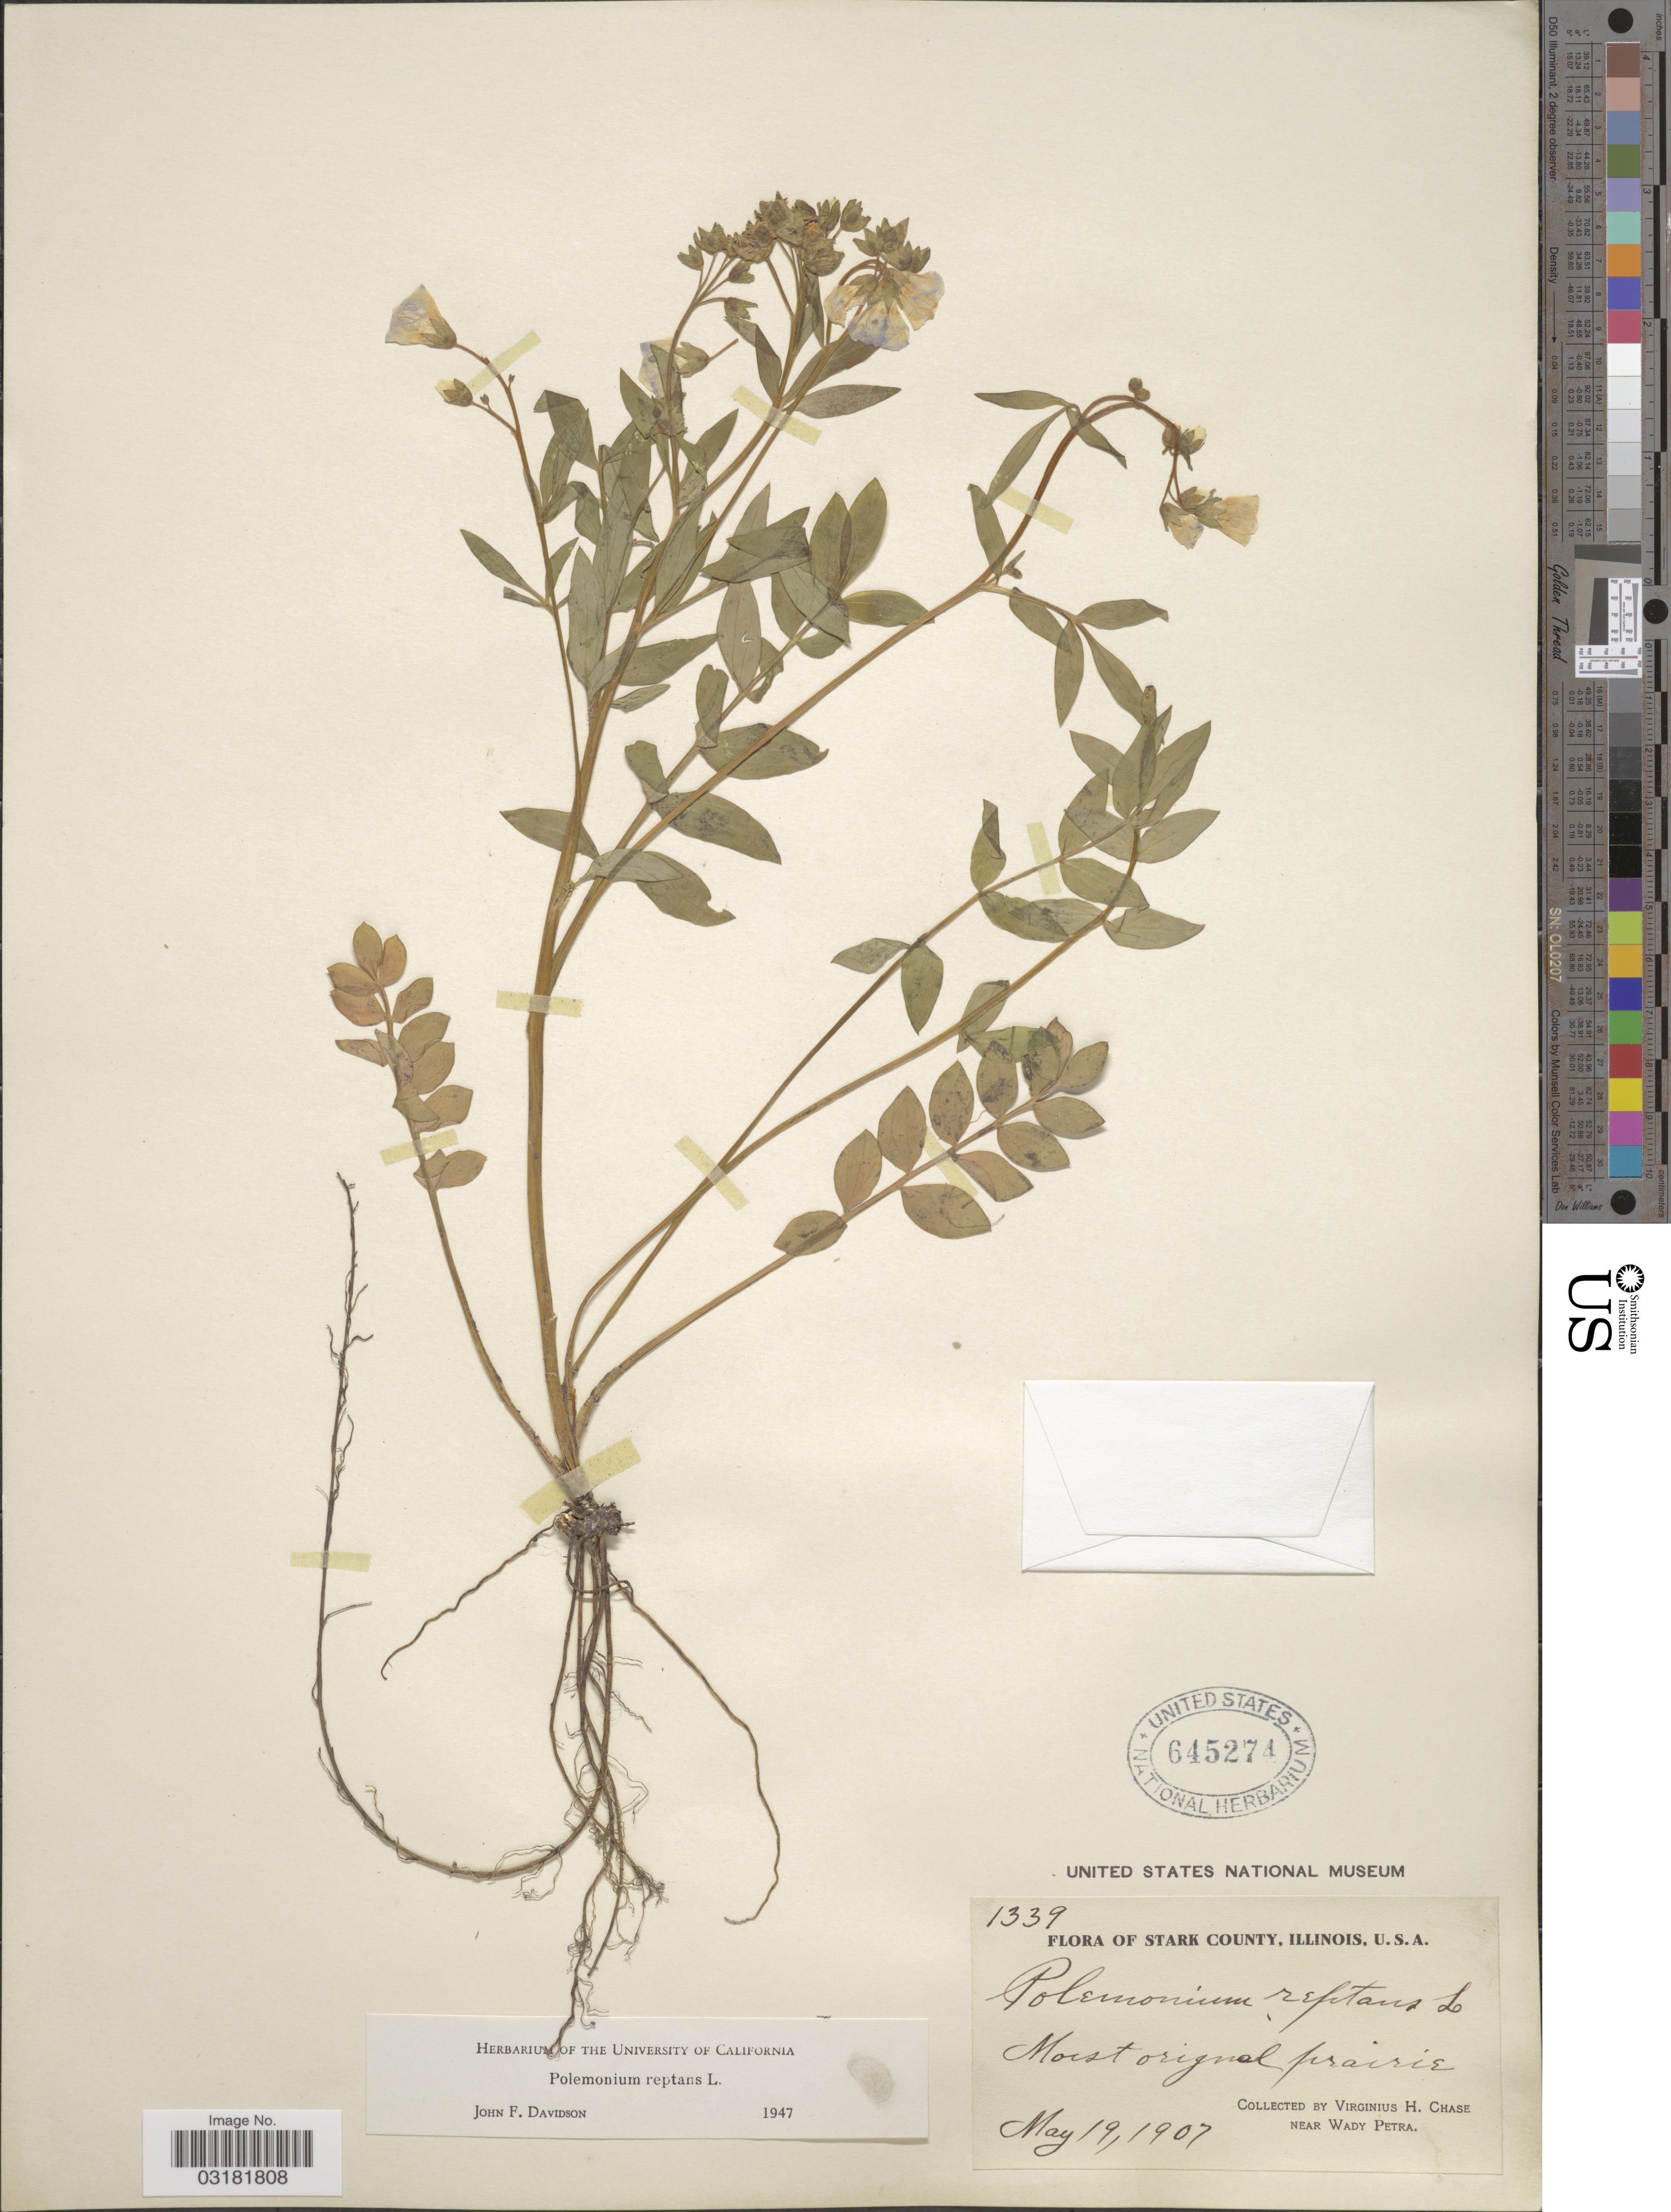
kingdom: Plantae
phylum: Tracheophyta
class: Magnoliopsida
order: Ericales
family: Polemoniaceae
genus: Polemonium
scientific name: Polemonium reptans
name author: L.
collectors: V. H. Chase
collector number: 1339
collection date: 1907-05-19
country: United States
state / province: Illinois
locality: Stark County. Near Wady Petra.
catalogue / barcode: US 645274